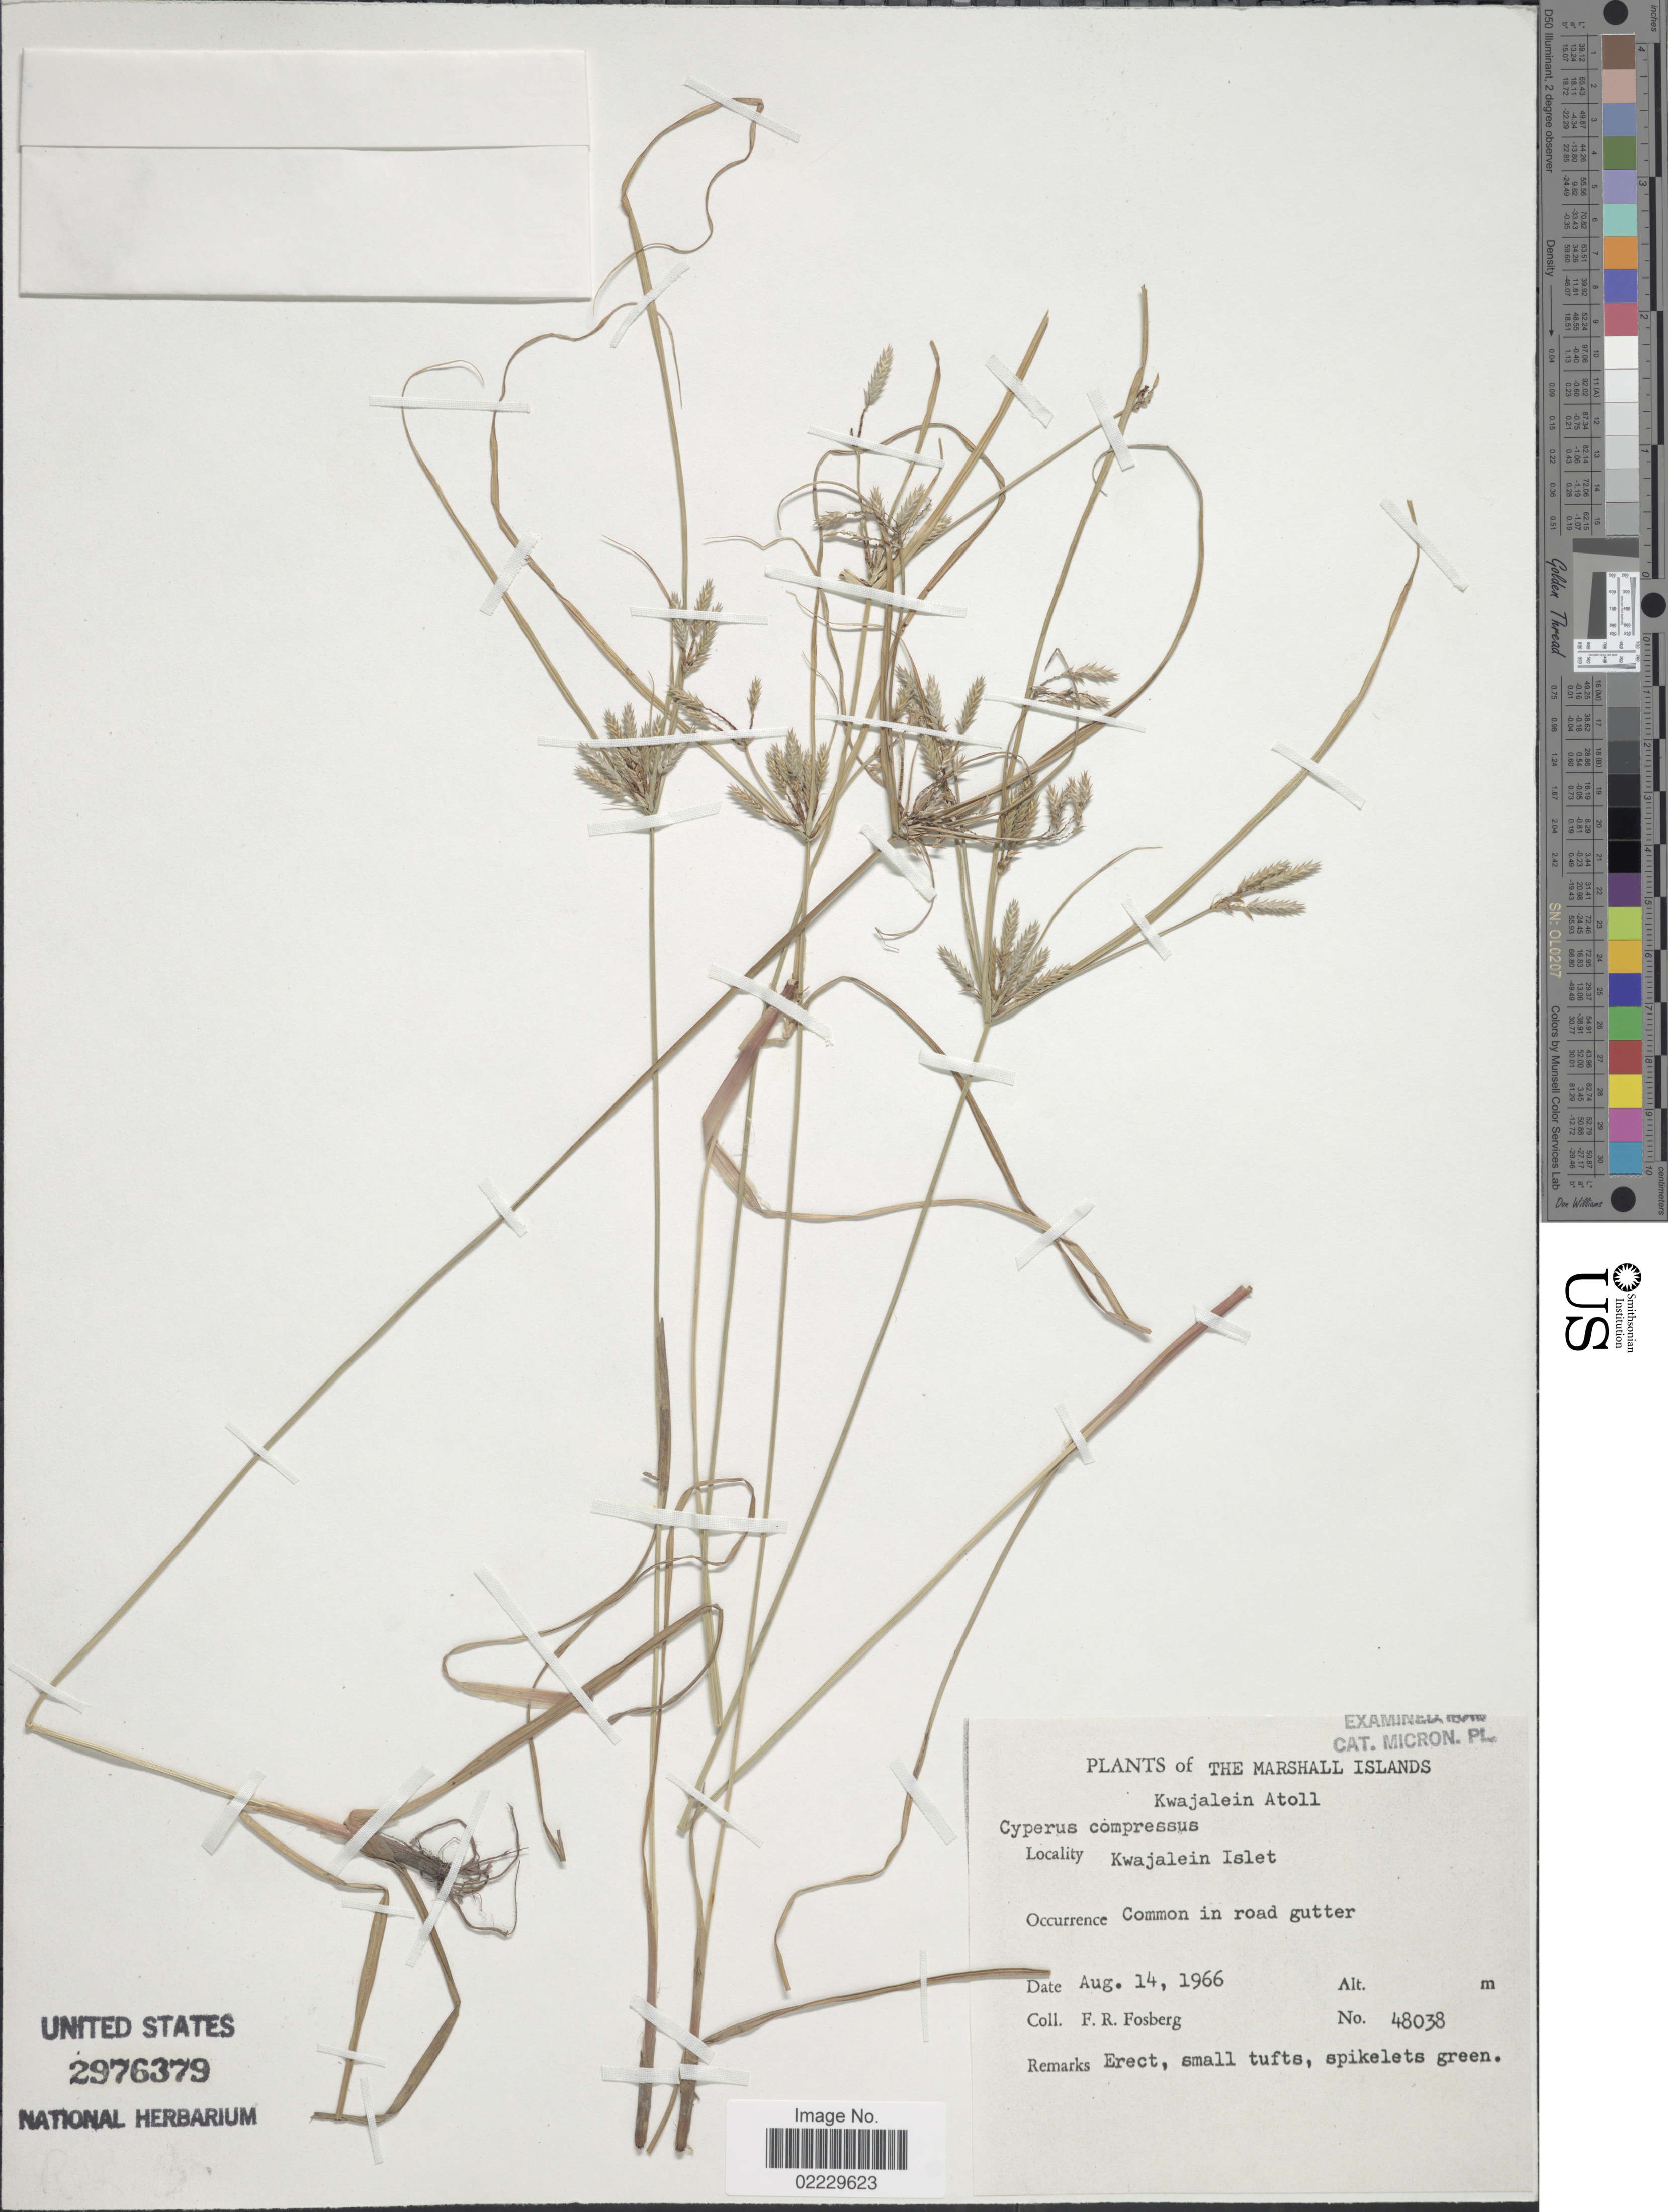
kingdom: Plantae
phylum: Tracheophyta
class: Liliopsida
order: Poales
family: Cyperaceae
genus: Cyperus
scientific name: Cyperus compressus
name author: L.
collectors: F. R. Fosberg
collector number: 48038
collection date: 1966-08-14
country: Marshall Islands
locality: Kwajalein Islet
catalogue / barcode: US 2976379